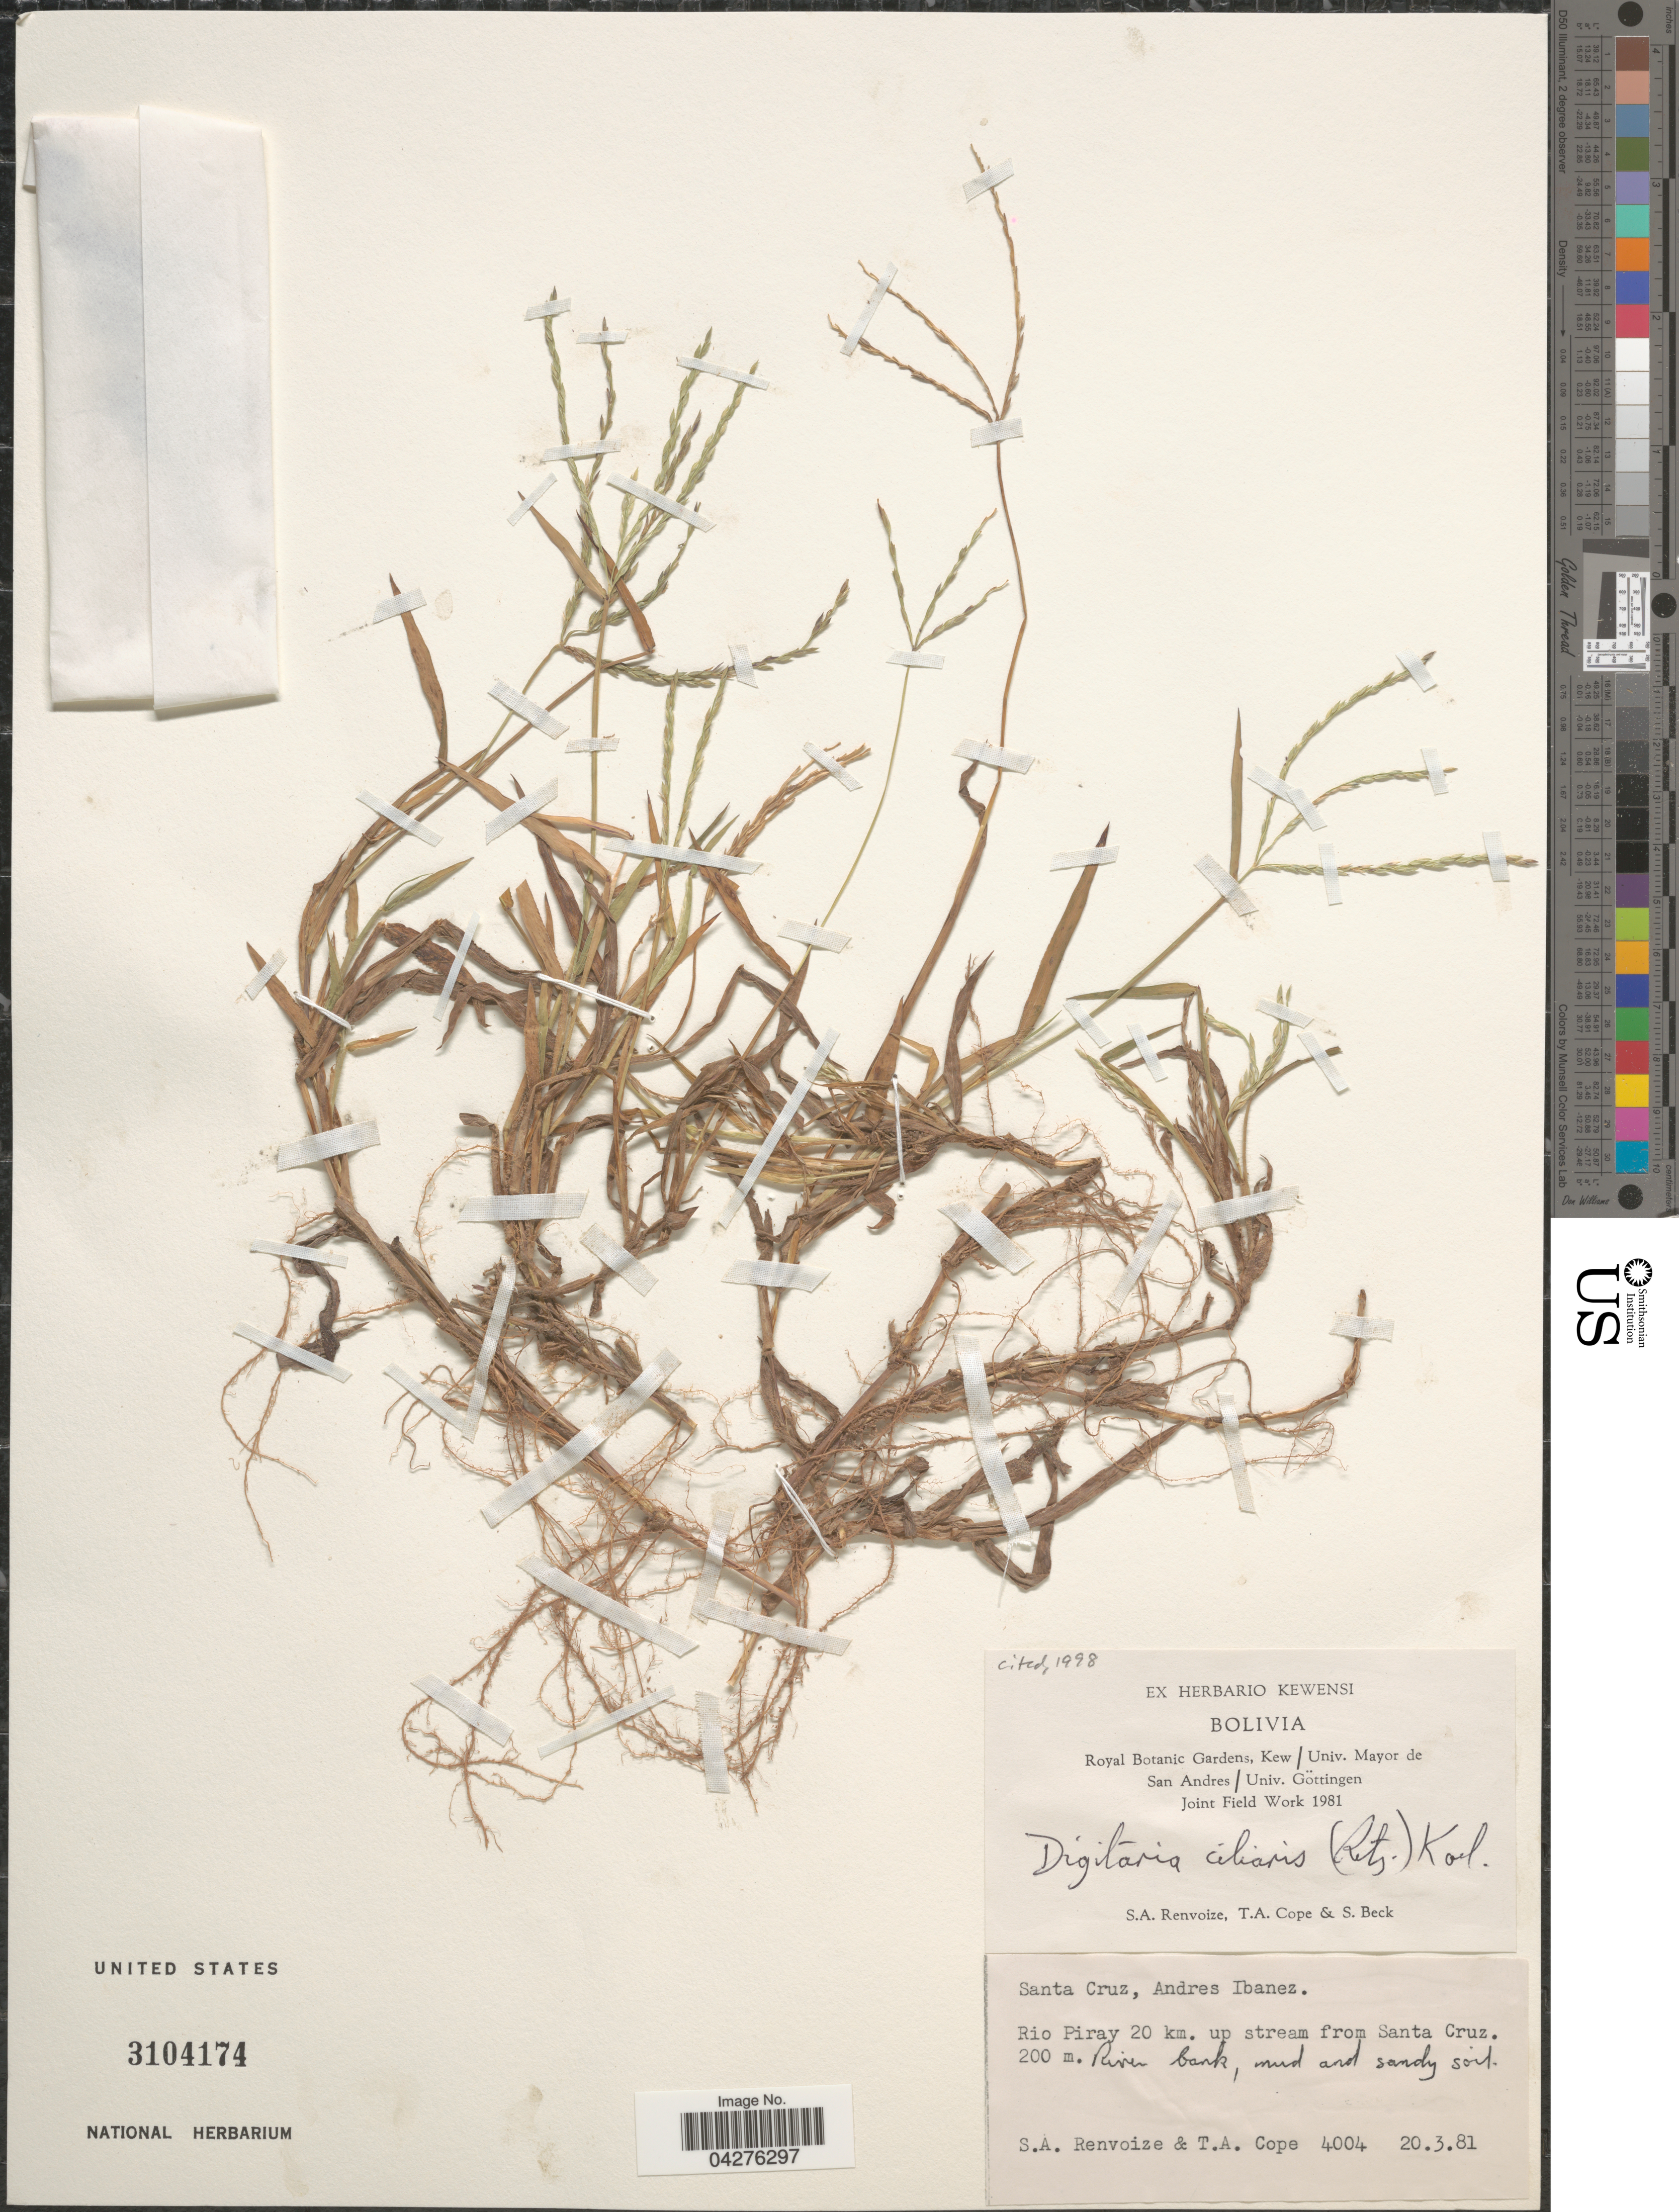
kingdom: Plantae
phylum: Tracheophyta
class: Liliopsida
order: Poales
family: Poaceae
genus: Digitaria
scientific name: Digitaria ciliaris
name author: (Retz.) Koeler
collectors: S. A. Renvoize, T. A. Cope & S. G. Beck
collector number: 4004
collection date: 1981-03-20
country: Bolivia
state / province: Santa Cruz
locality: Royal Botanic Gardens, Kew/Univ. Mayor de San Andres/ Univ. Göttingen Joint Field Work 1981. Andres Ibanez. Rio Piray 20 km. up stream from Santa Cruz.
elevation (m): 200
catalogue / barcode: US 3104174